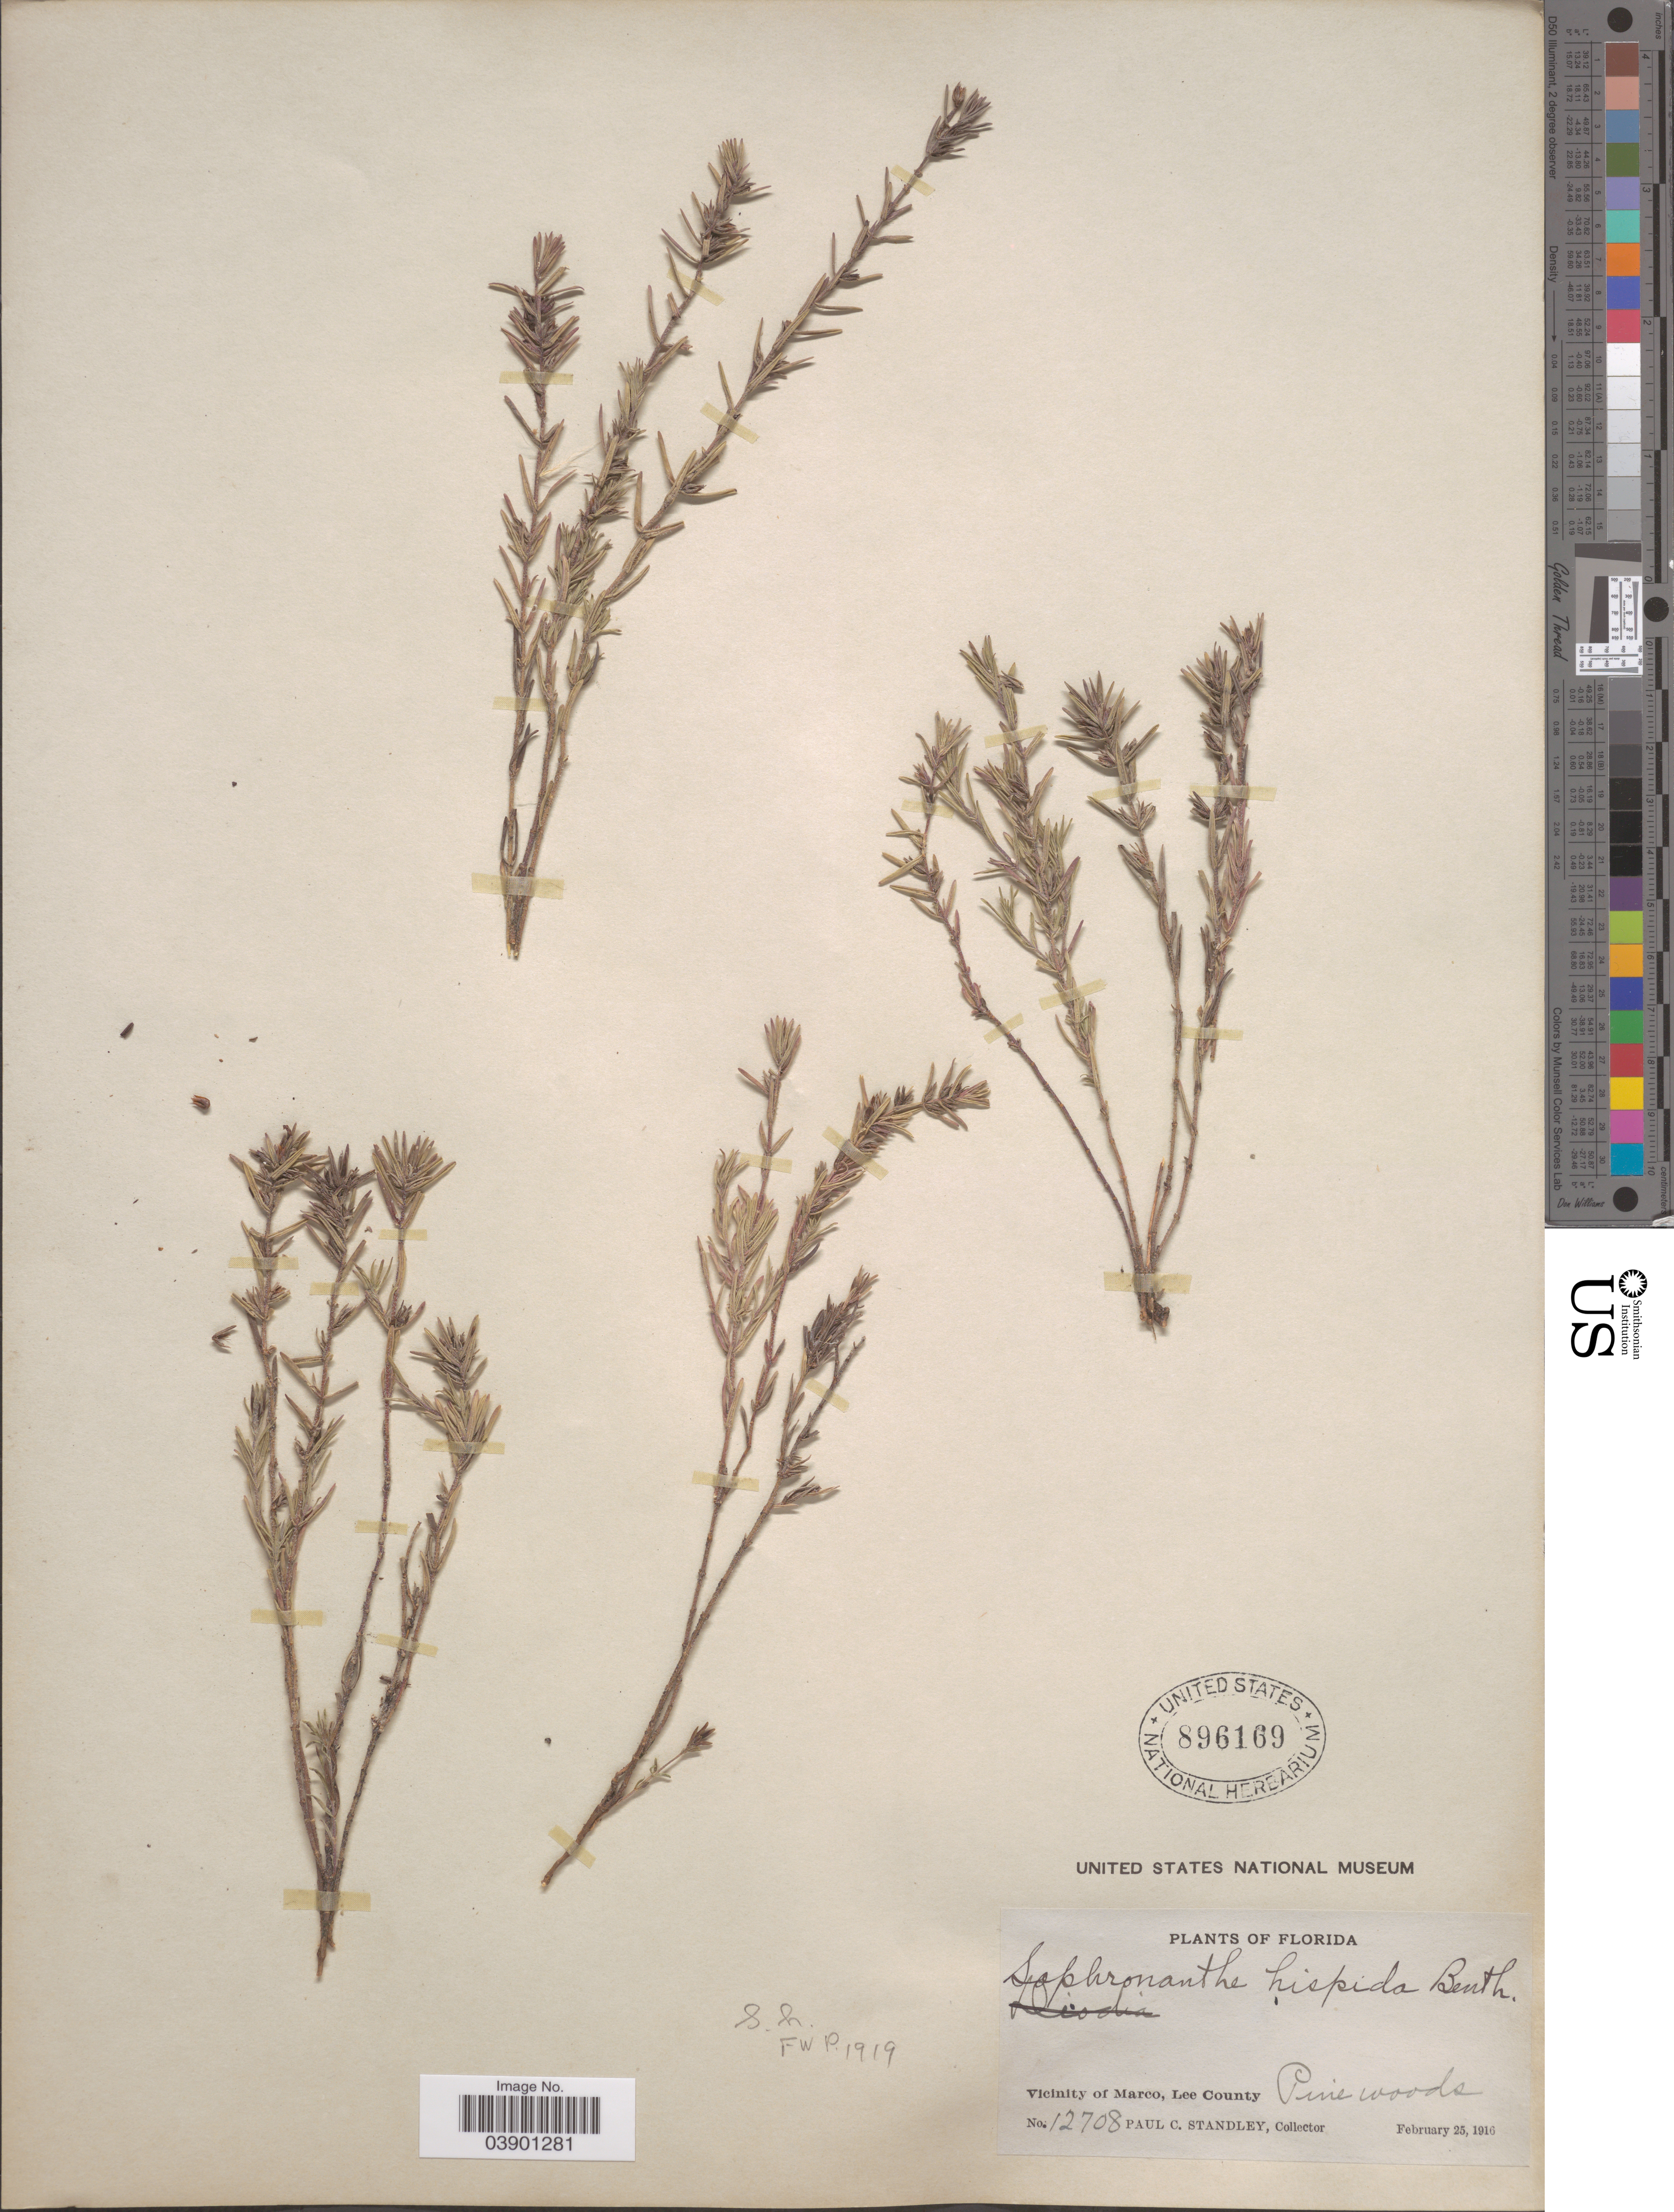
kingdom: Plantae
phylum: Tracheophyta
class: Magnoliopsida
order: Lamiales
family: Plantaginaceae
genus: Sophronanthe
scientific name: Sophronanthe hispida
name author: Benth. ex Lindl.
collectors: P. C. Standley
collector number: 12708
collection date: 1916-02-25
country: United States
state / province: Florida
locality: Vicinity of Marco, Lee County.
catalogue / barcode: US 896169